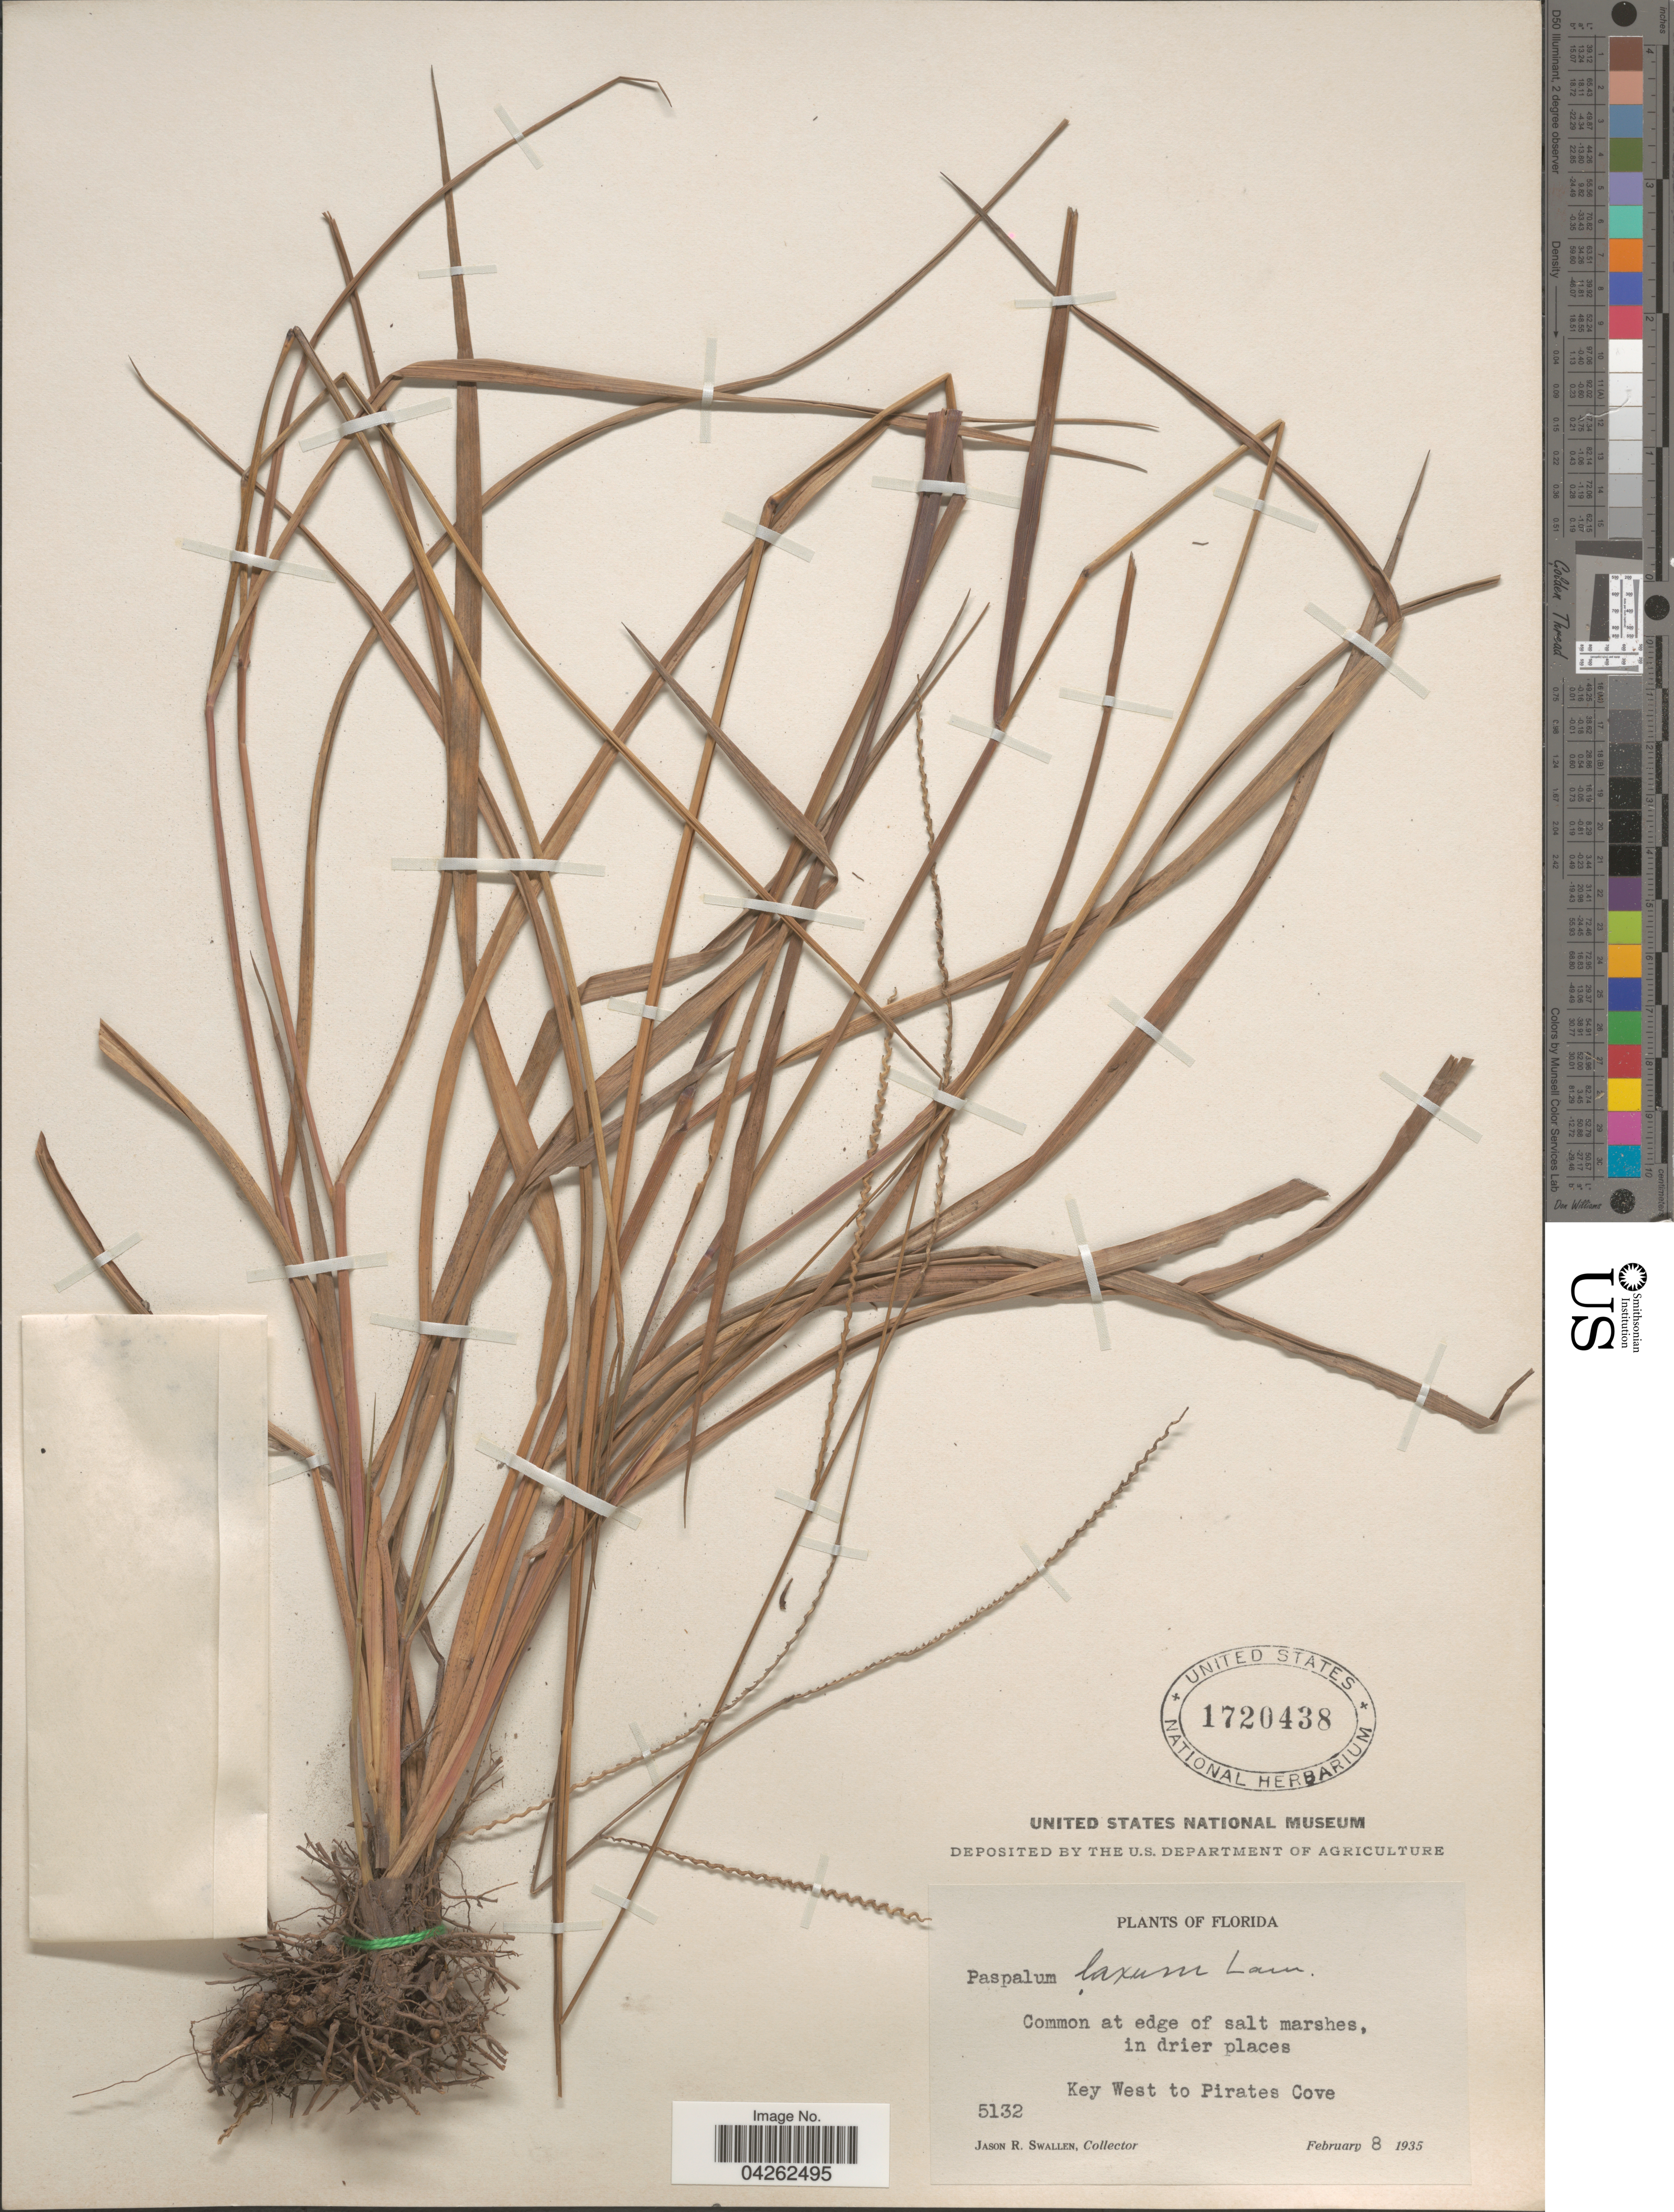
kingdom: Plantae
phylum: Tracheophyta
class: Liliopsida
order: Poales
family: Poaceae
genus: Paspalum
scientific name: Paspalum laxum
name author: Lam.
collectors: J. R. Swallen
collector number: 5132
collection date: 1935-02-08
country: United States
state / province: Florida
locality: Common at edge of salt marshes, in drier places. Key West of Pirates Cove.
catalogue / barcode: US 1720438